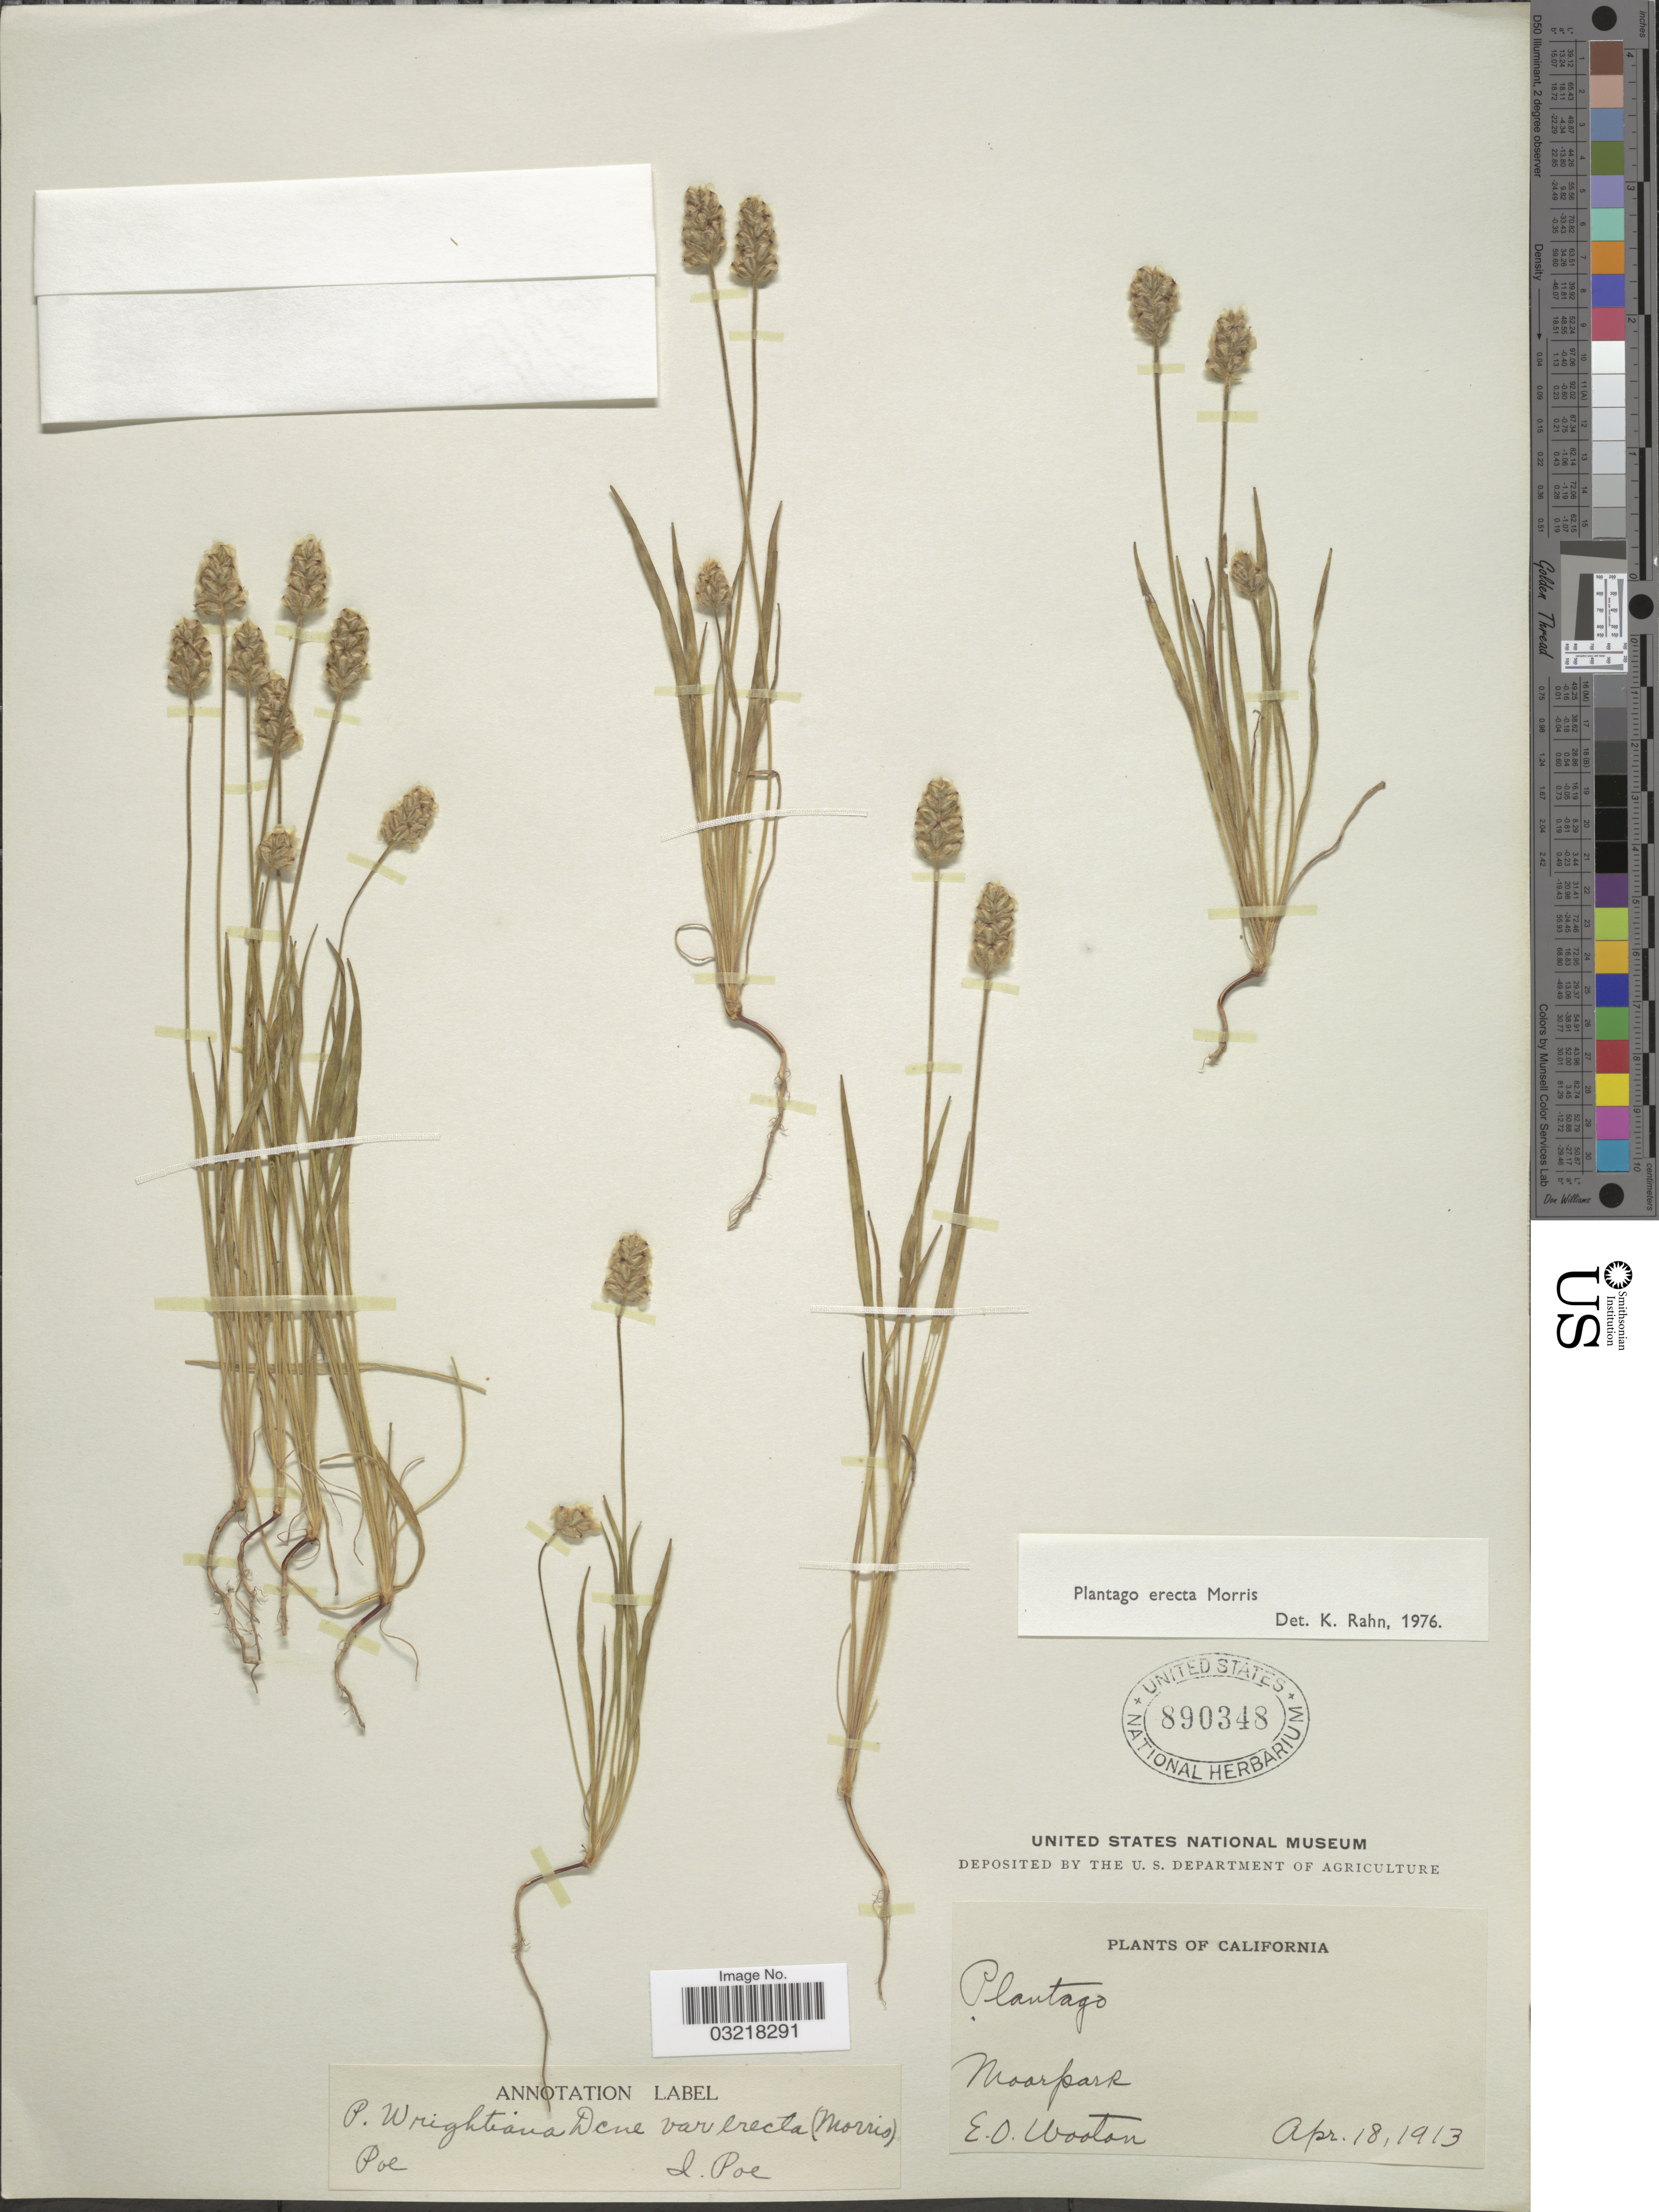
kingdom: Plantae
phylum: Tracheophyta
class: Magnoliopsida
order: Lamiales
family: Plantaginaceae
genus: Plantago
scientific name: Plantago erecta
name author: Morris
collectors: E. O. Wooton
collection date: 1913-04-18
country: United States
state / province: California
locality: Moorpark.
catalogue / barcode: US 890348